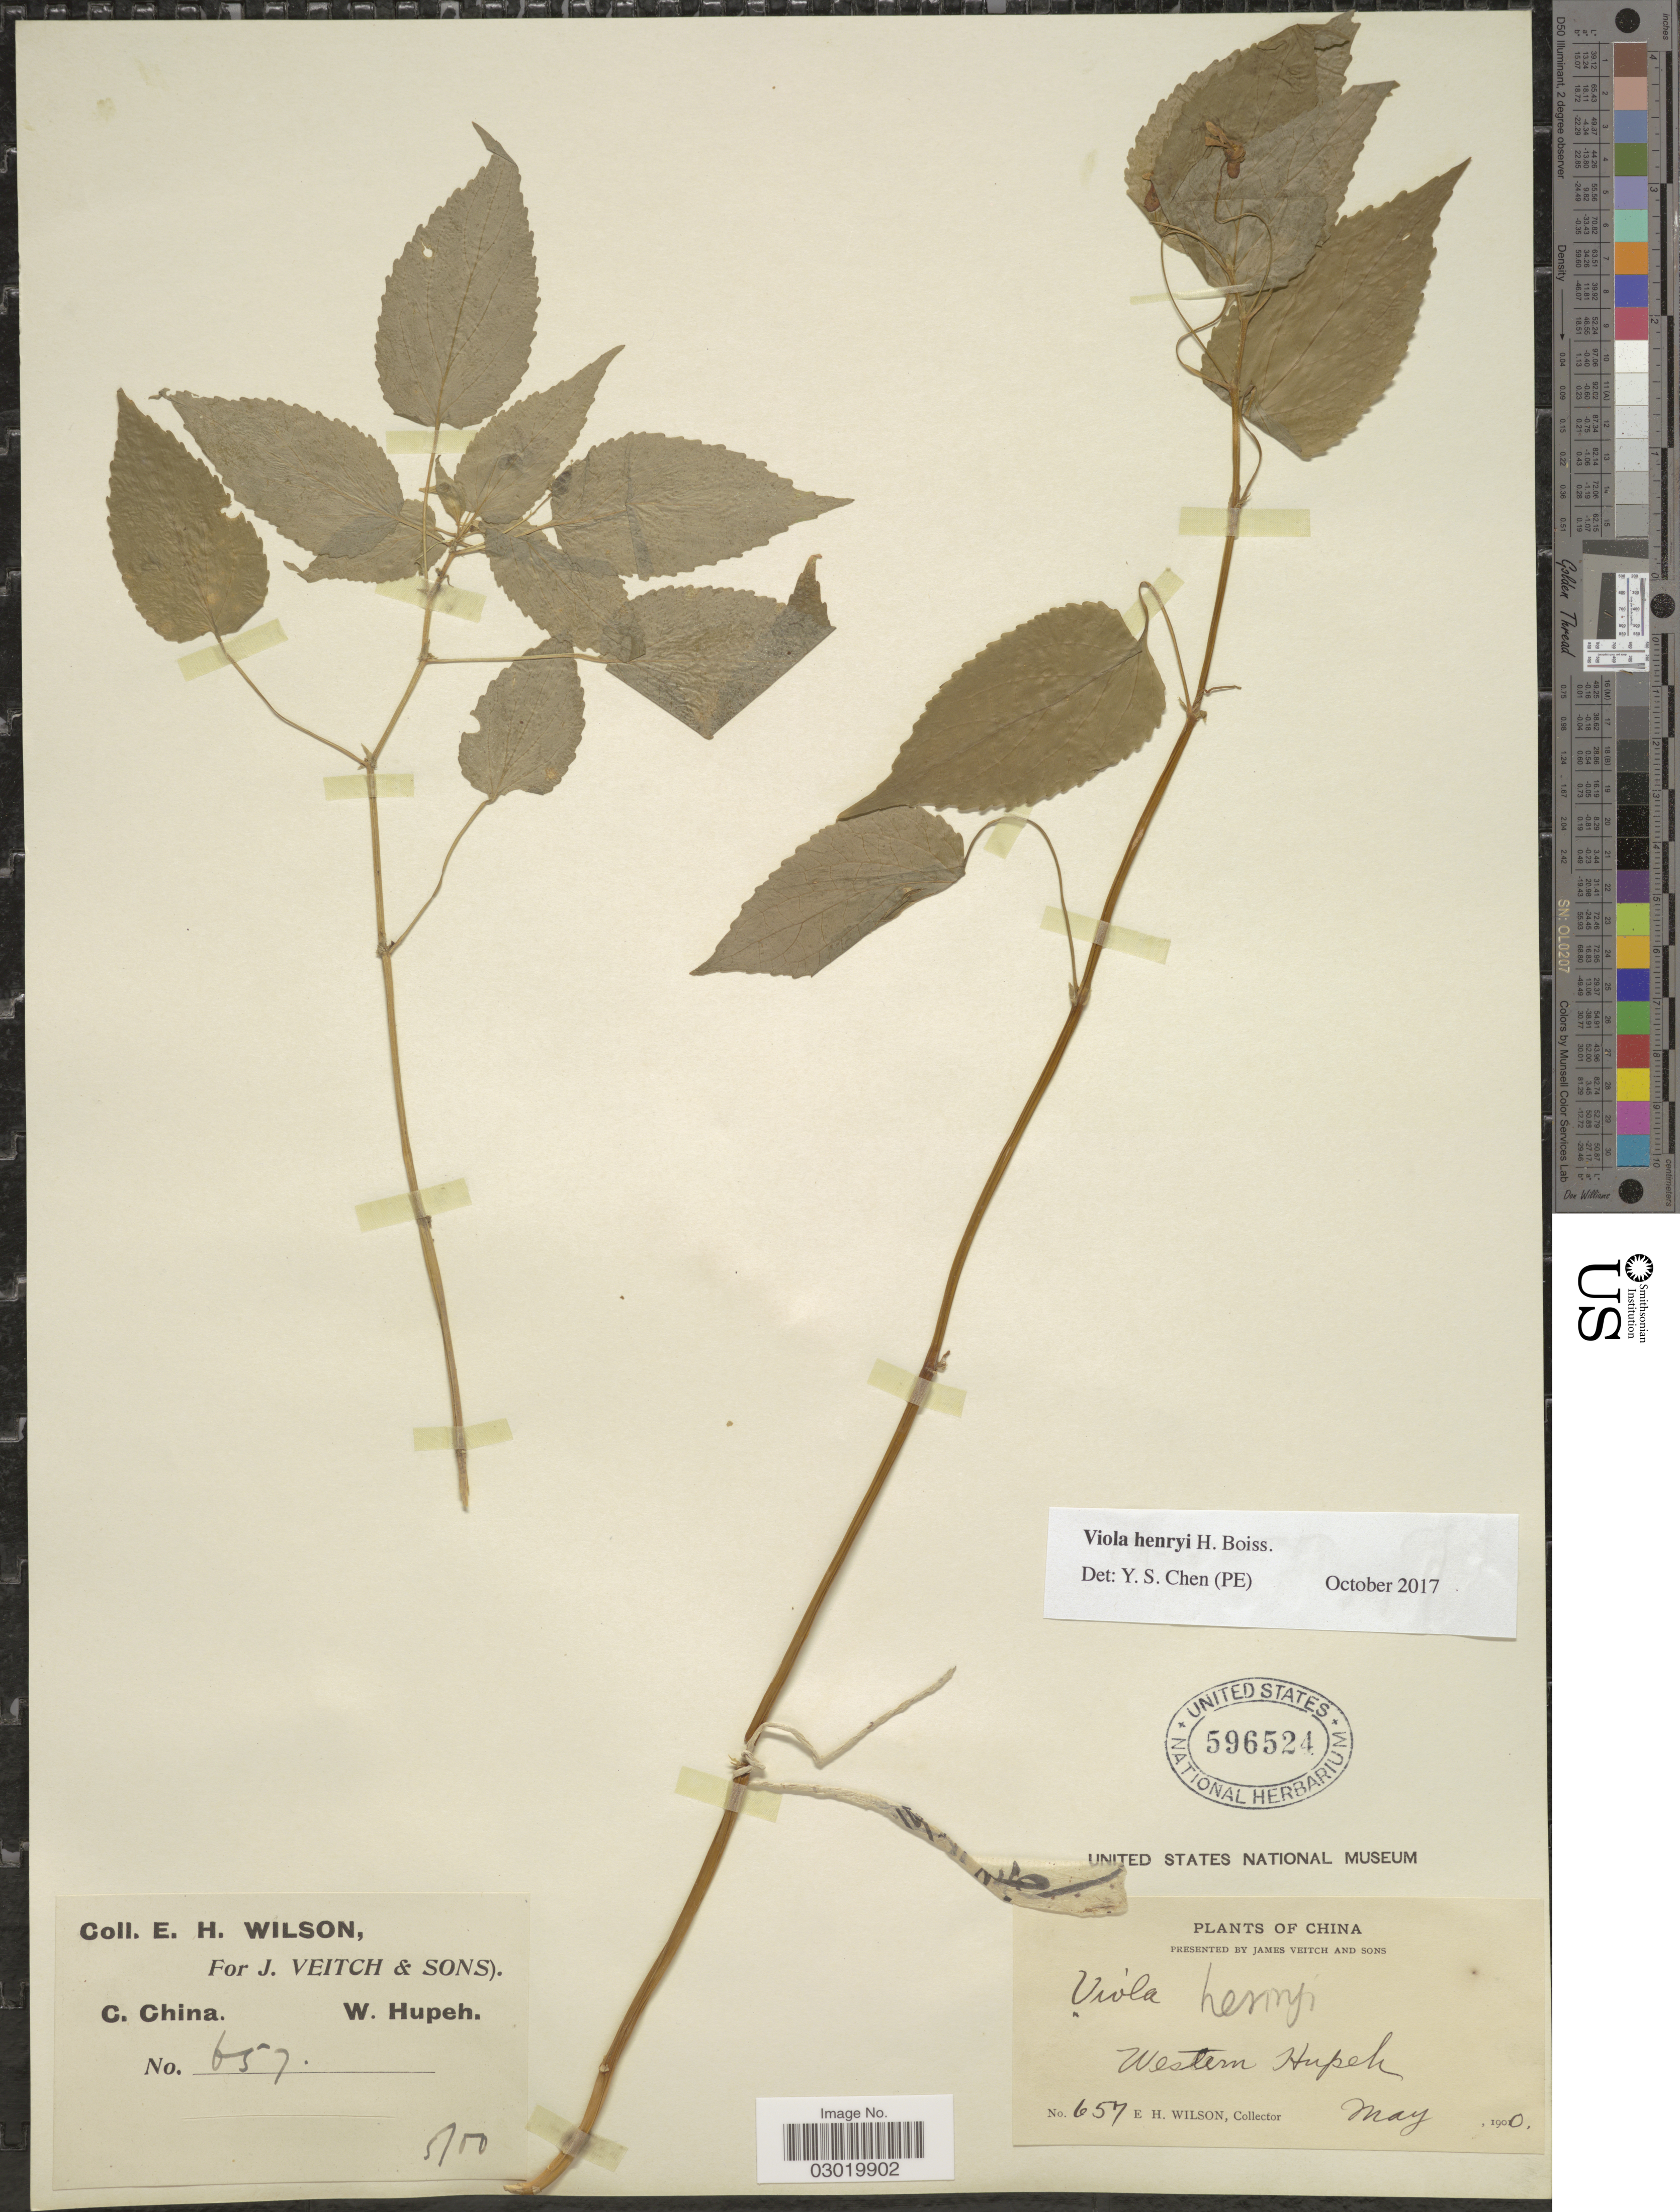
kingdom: Plantae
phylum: Tracheophyta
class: Magnoliopsida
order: Malpighiales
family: Violaceae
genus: Viola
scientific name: Viola henryi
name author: H. Boissieu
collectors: E. Wilson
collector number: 657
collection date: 1900-05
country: China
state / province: Hubei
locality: Western Hupeh. C. China. W. Hupeh.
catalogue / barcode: US 596524